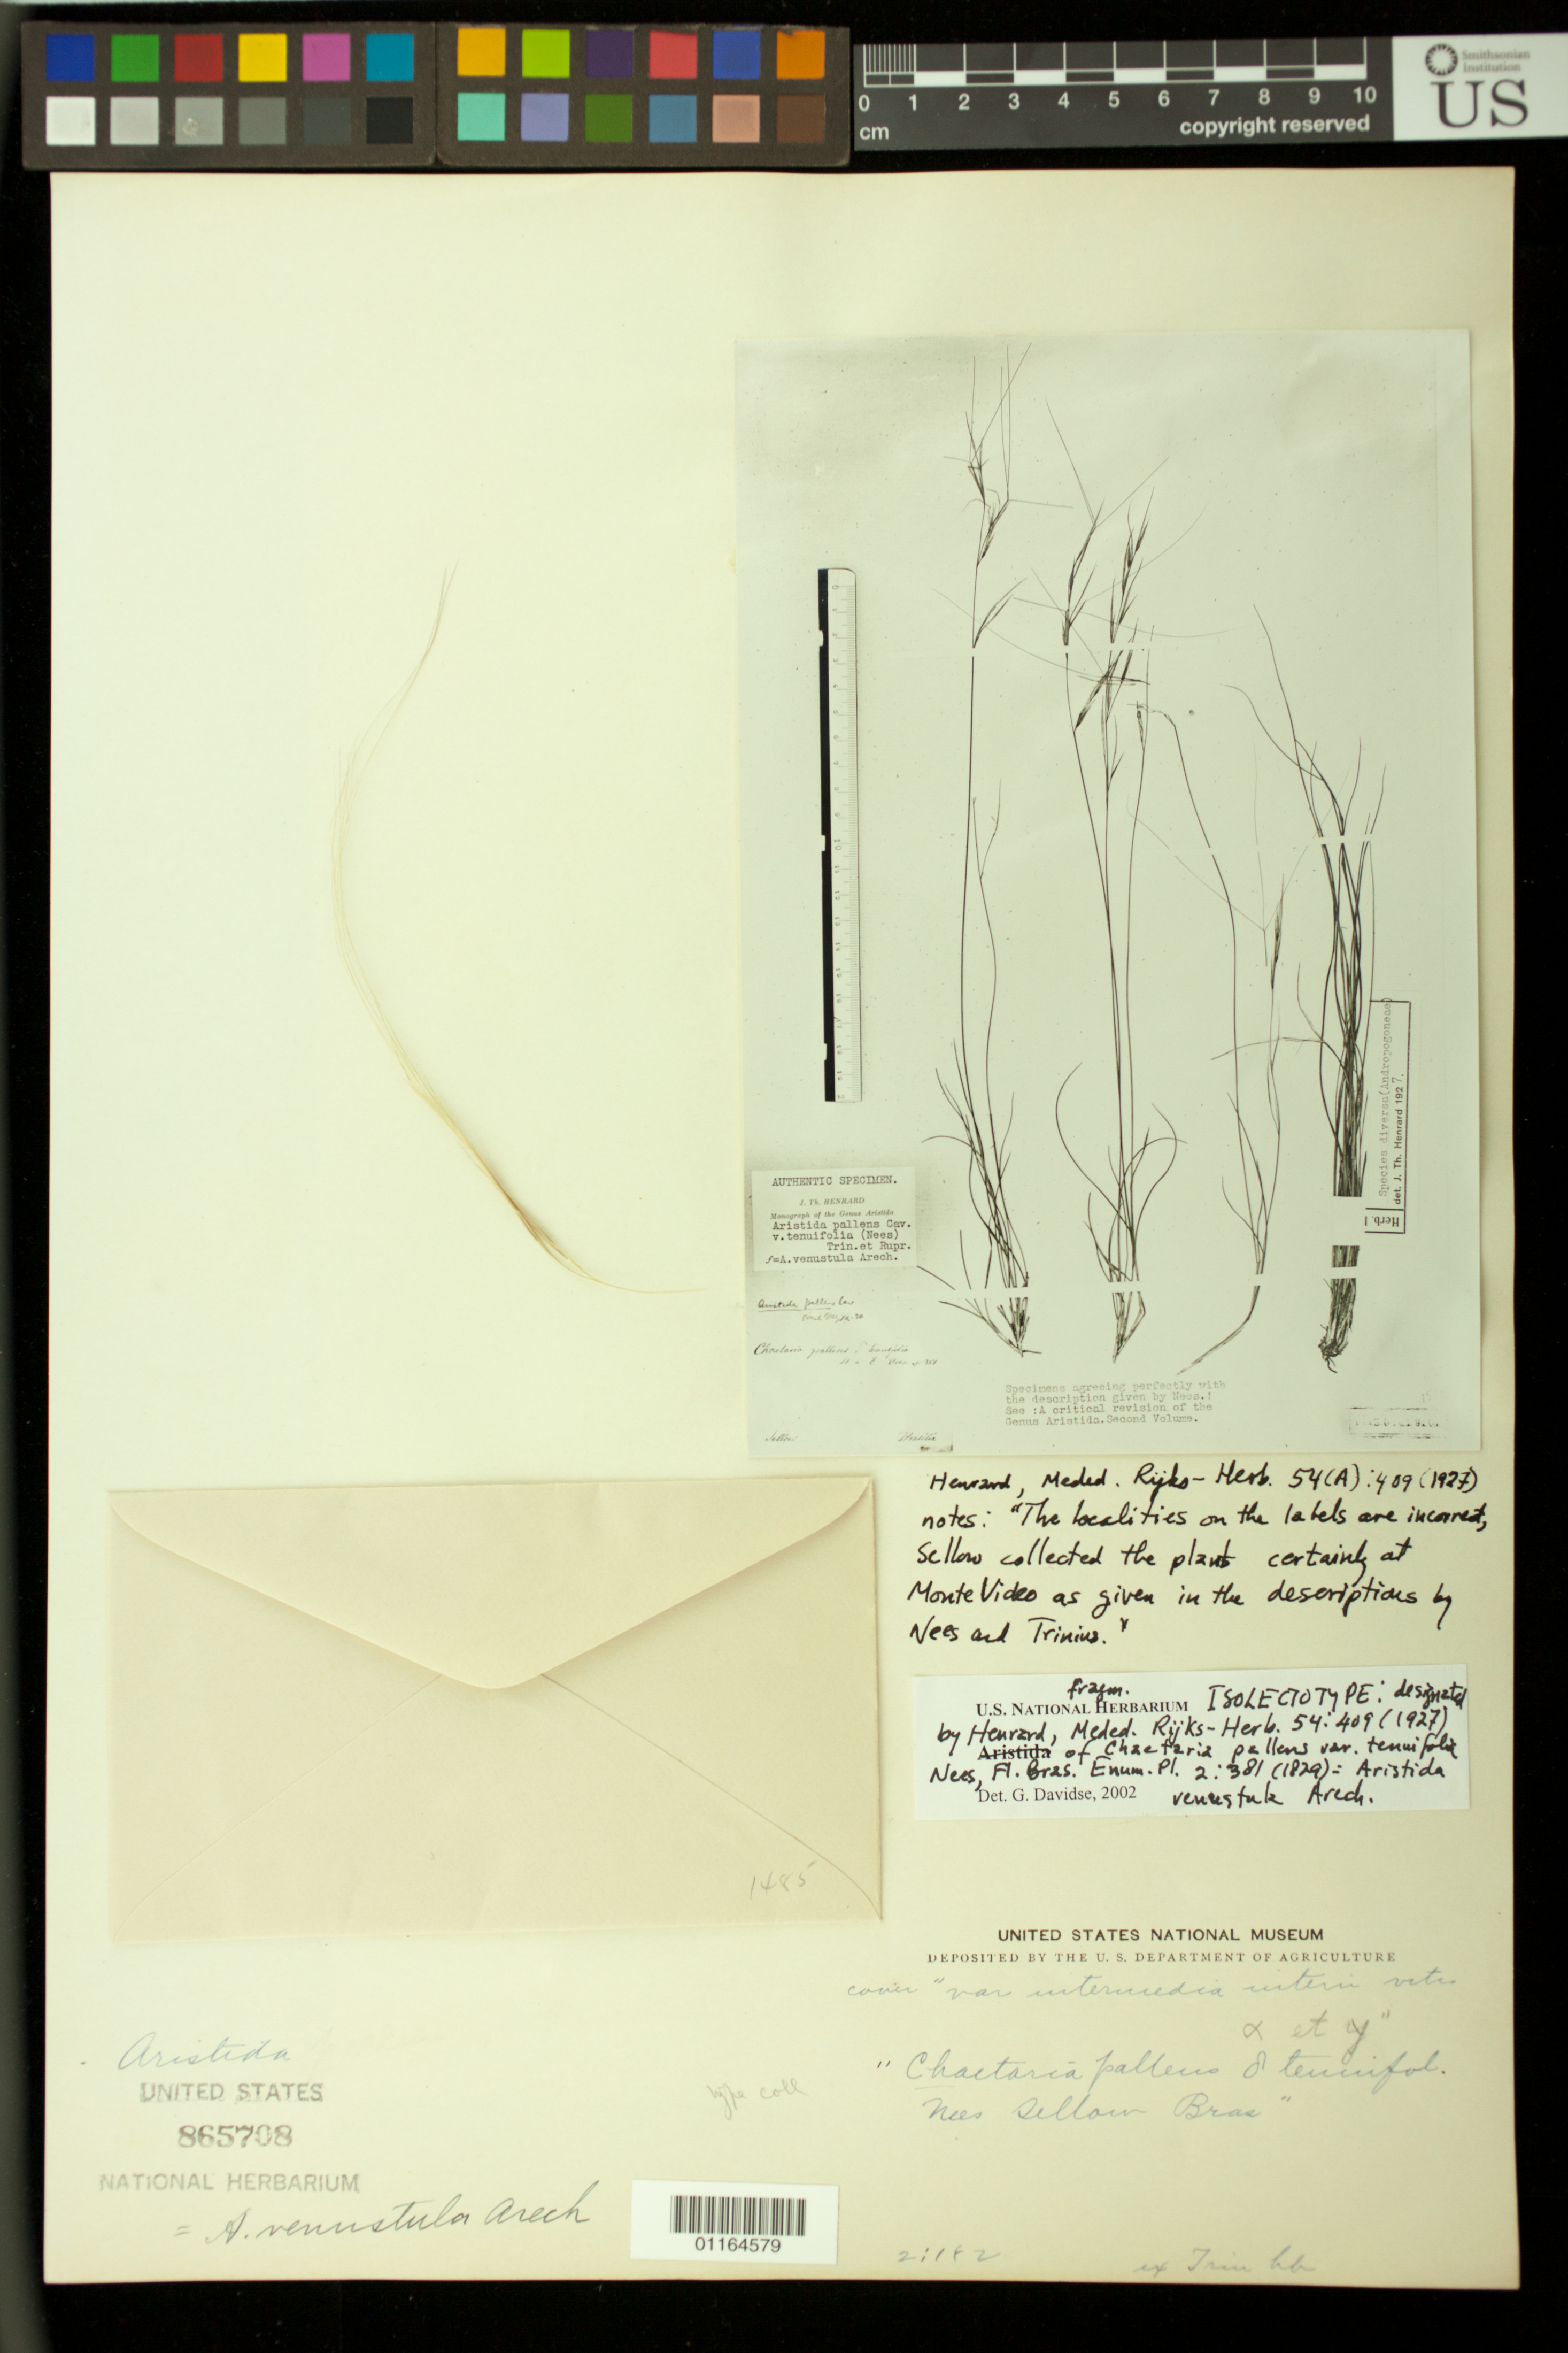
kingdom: Plantae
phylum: Tracheophyta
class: Liliopsida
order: Poales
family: Poaceae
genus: Chaetaria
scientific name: Chaetaria pallens var. tenuifolia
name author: Nees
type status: Type Collection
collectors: F. Sellow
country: Uruguay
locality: "Brazil", Montevideo.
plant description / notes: Photograph and fragmentary material of type specimen ex herb. Trinius.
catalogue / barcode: US 865708